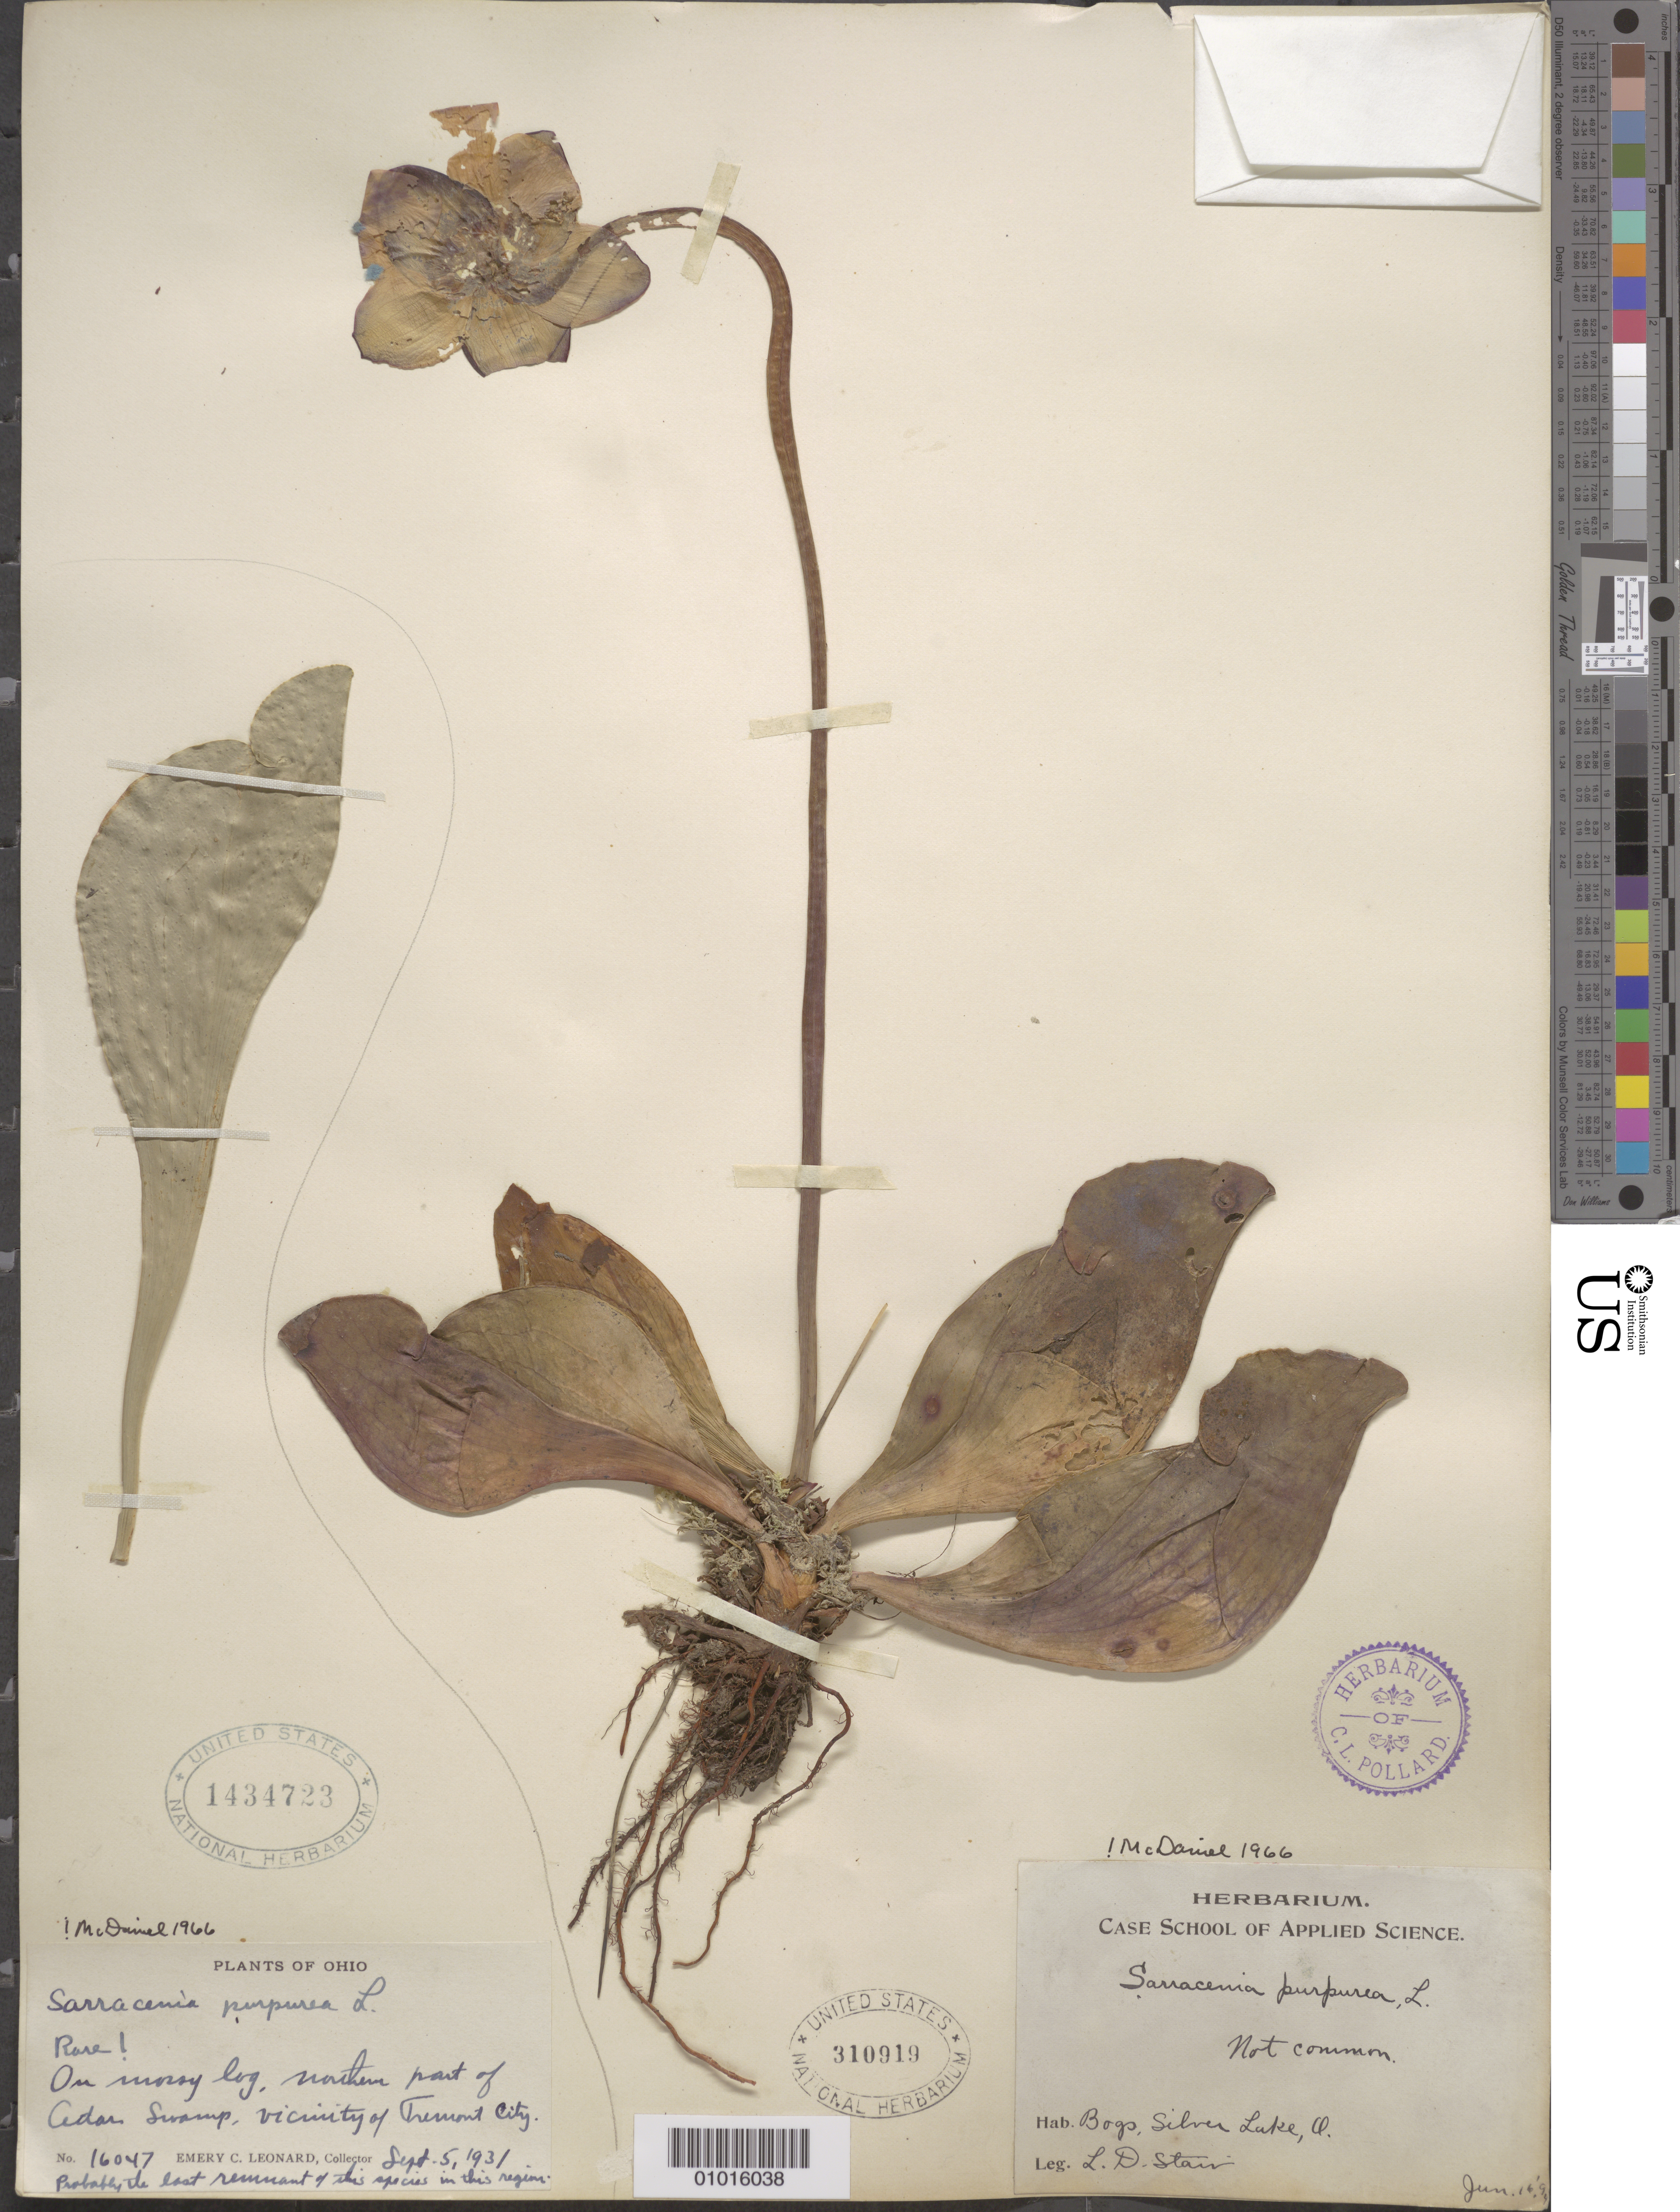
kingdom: Plantae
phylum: Tracheophyta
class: Magnoliopsida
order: Ericales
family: Sarraceniaceae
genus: Sarracenia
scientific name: Sarracenia purpurea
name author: L.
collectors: Croizat, Léon Camille Marius (Determiner), Leonard, E. C., (US) (Determiner)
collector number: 16047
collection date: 1931-09-05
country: United States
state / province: Ohio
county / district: Clark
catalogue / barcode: US 1434723